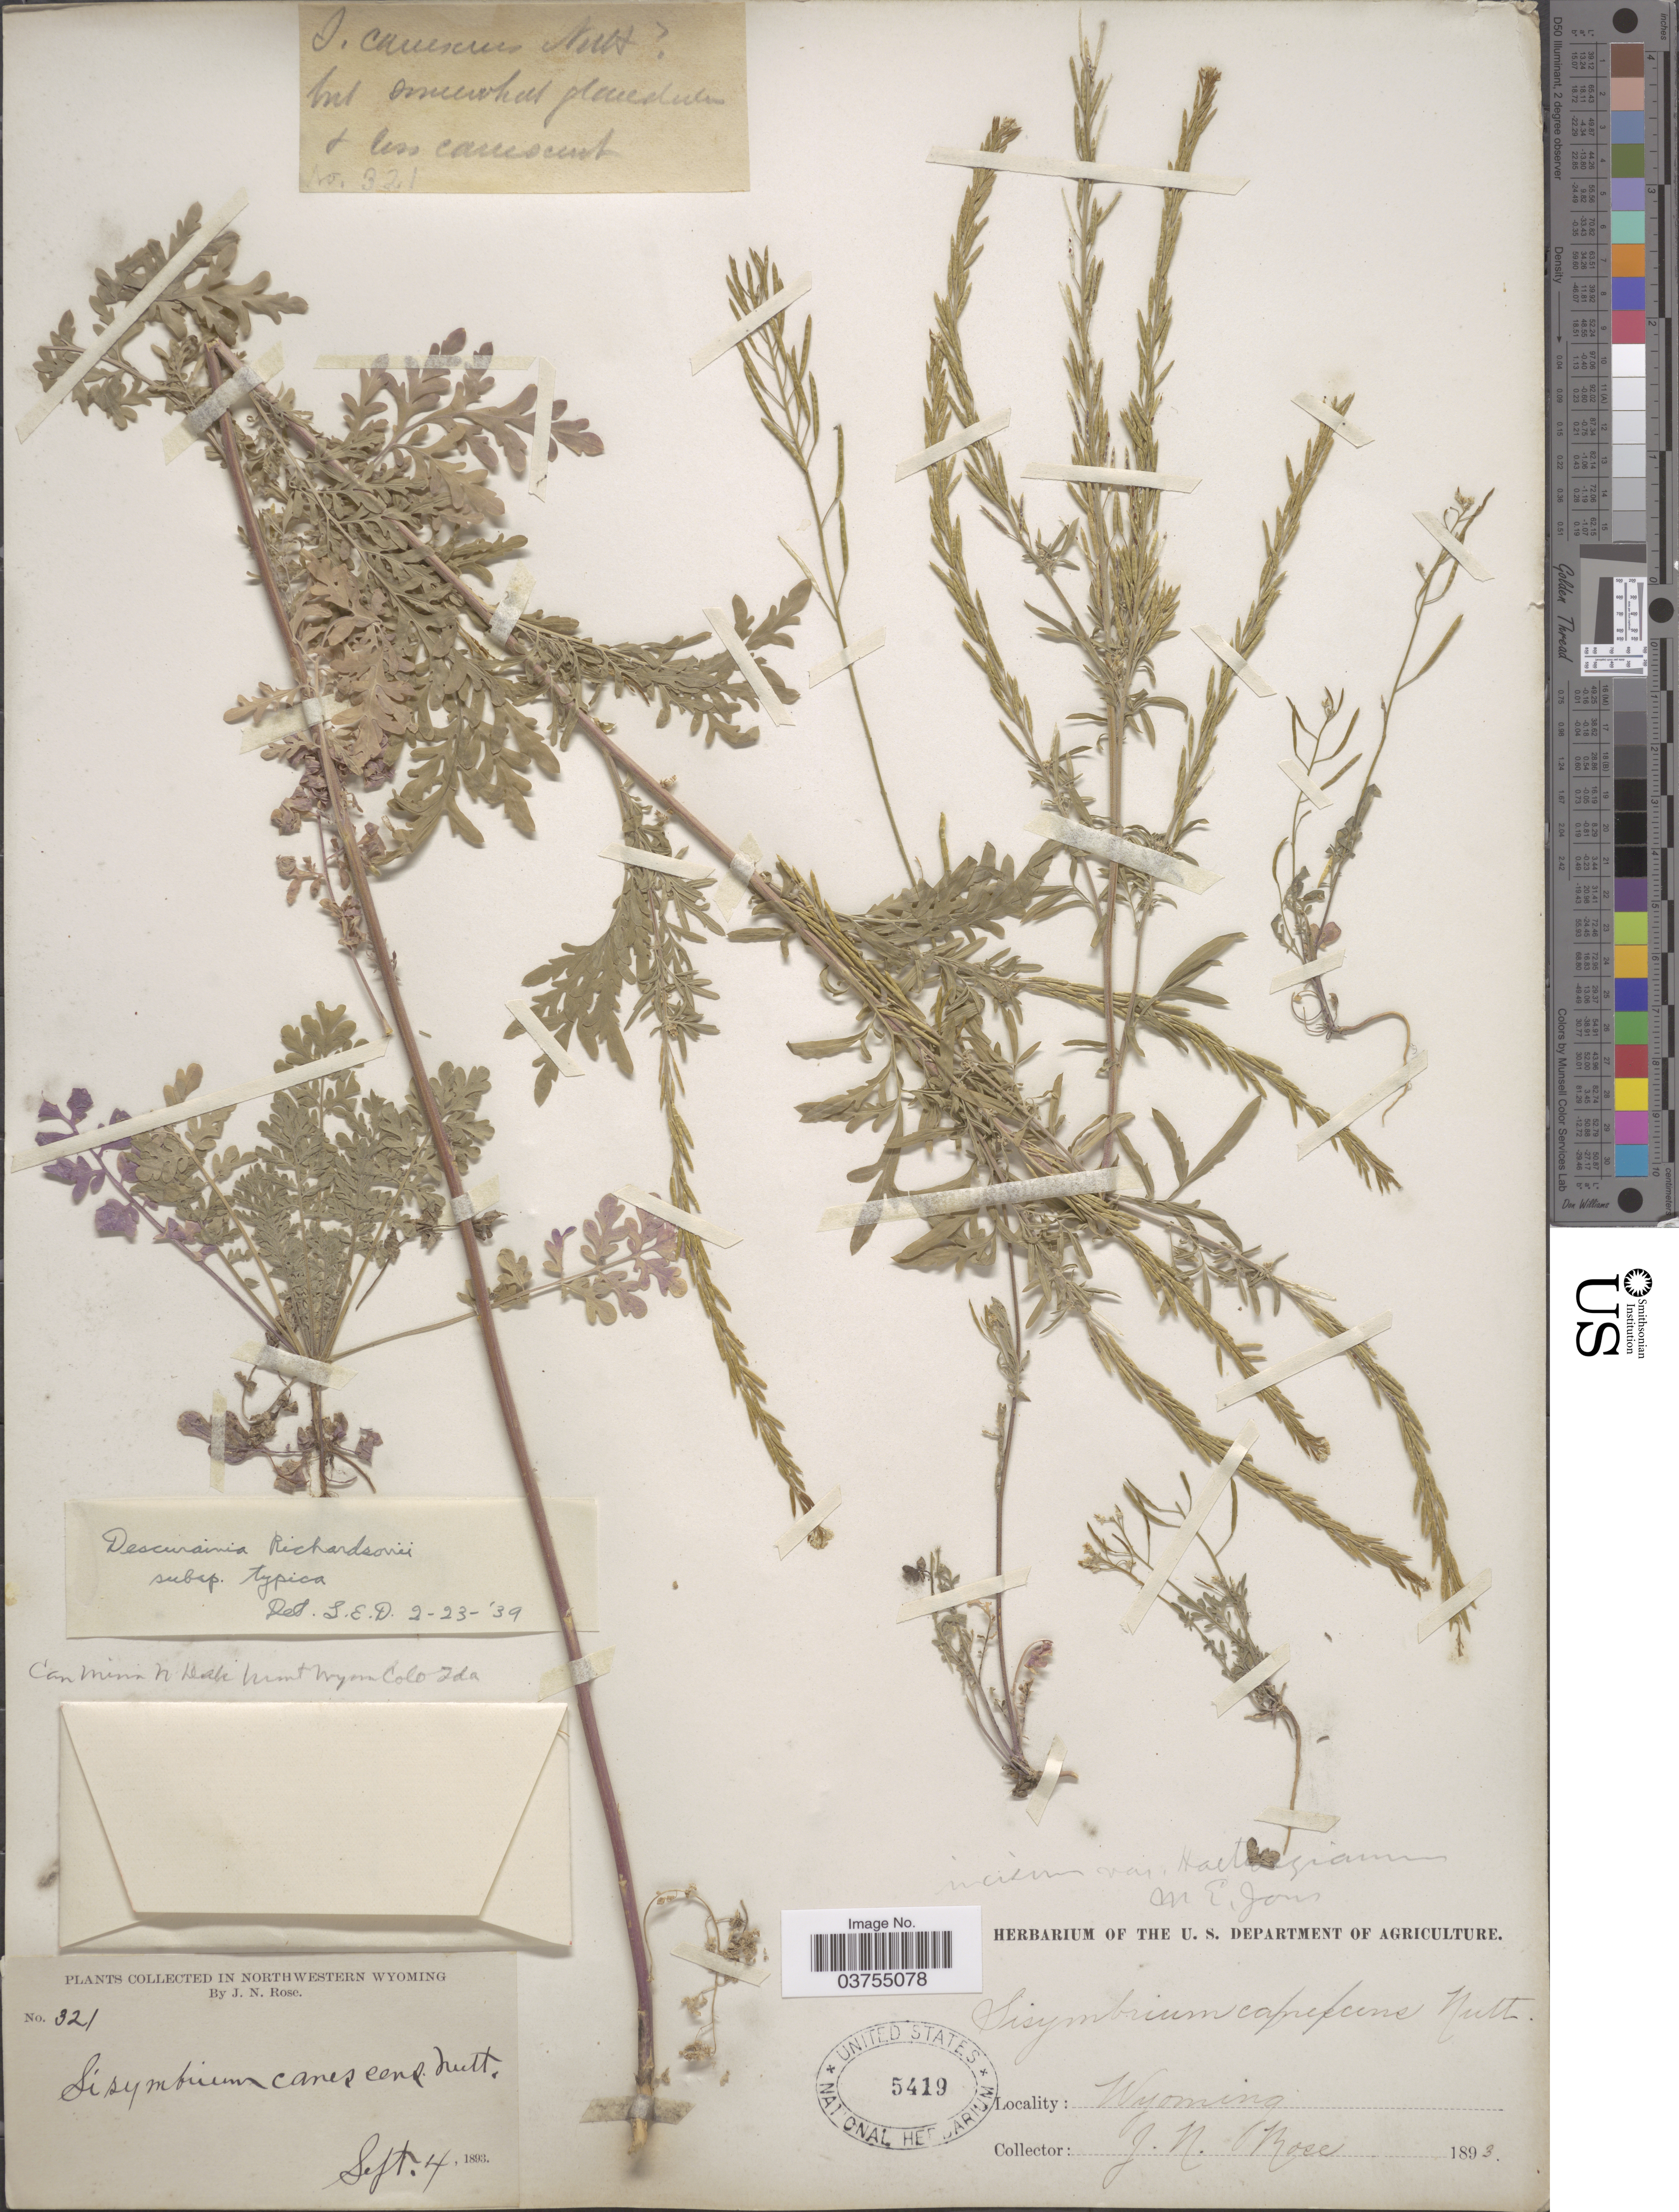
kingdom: Plantae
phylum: Tracheophyta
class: Magnoliopsida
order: Brassicales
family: Brassicaceae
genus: Descurainia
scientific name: Descurainia richardsonii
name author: (C.A. Mey.) O.E. Schulz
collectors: J. N. Rose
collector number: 321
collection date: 1893-09-04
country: United States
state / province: Wyoming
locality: Northwestern Wyoming.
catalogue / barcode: US 5419